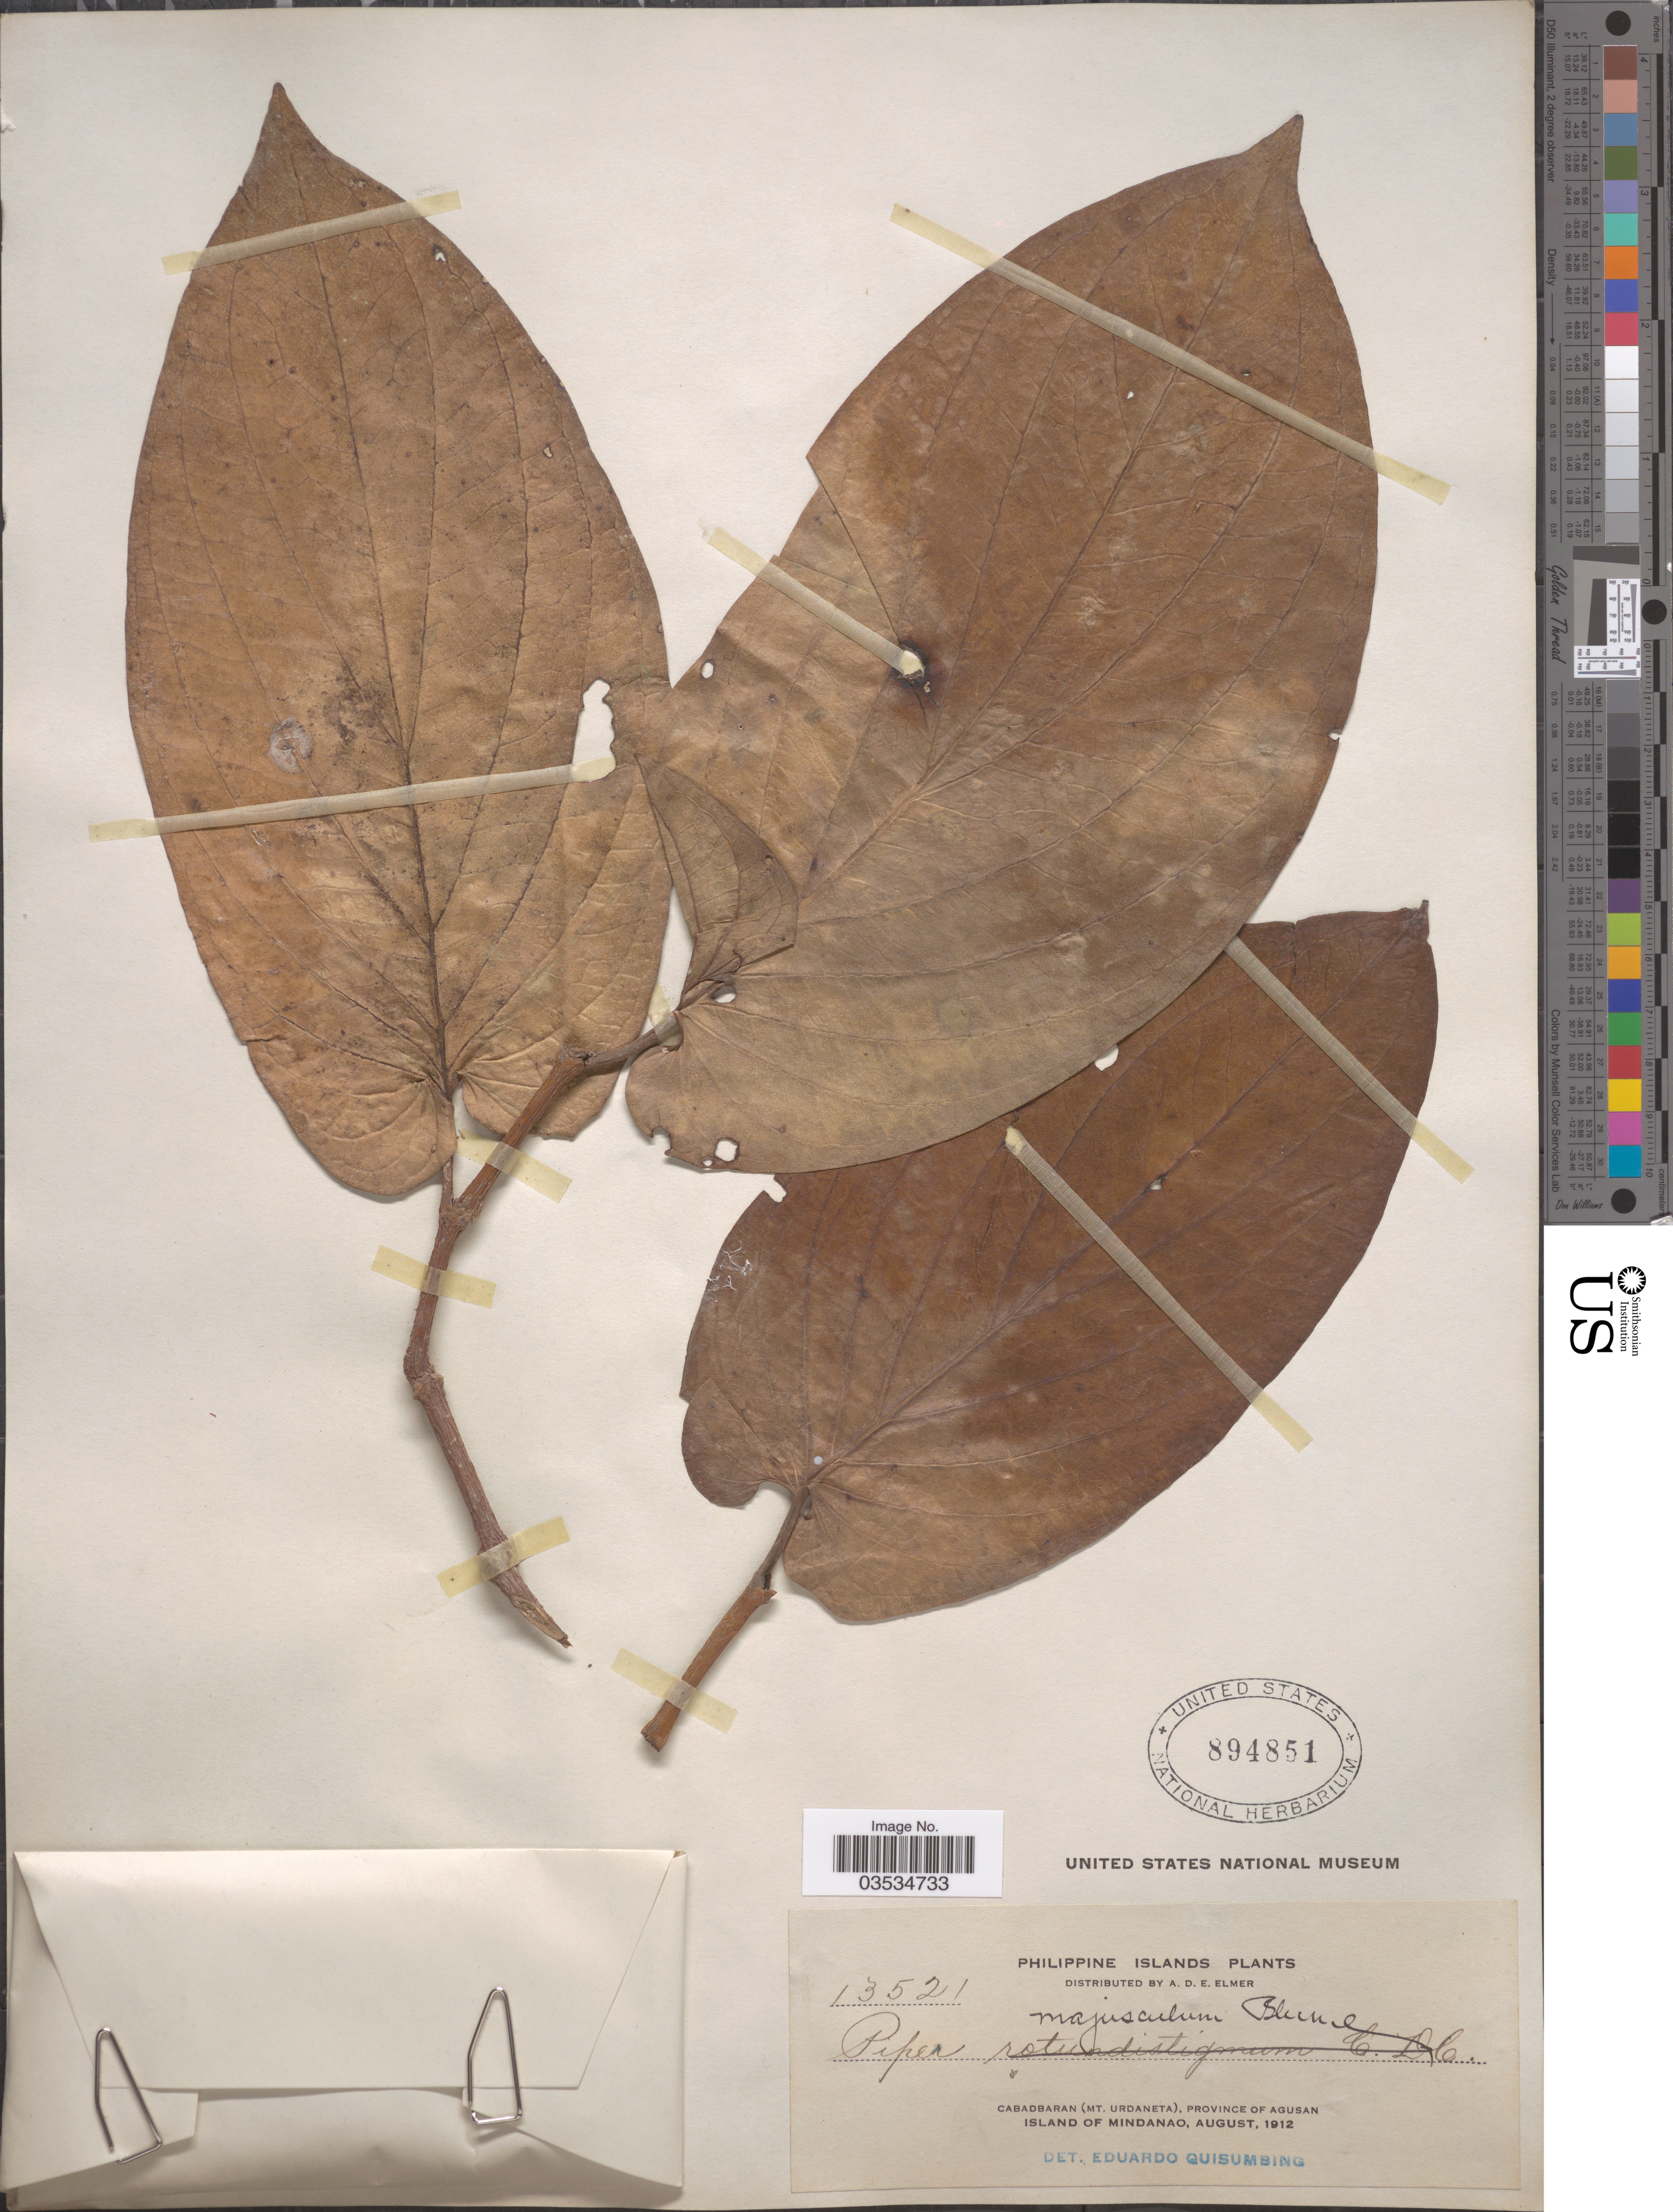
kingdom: Plantae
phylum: Tracheophyta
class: Magnoliopsida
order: Piperales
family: Piperaceae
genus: Piper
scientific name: Piper majusculum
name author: Blume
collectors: A. D. E. Elmer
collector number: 13521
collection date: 1912-08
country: Philippines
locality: Philippine Islands. Cabadbaran (Mt. Urdaneta), Province of Agusan. Island of Mindanao.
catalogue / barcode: US 894851